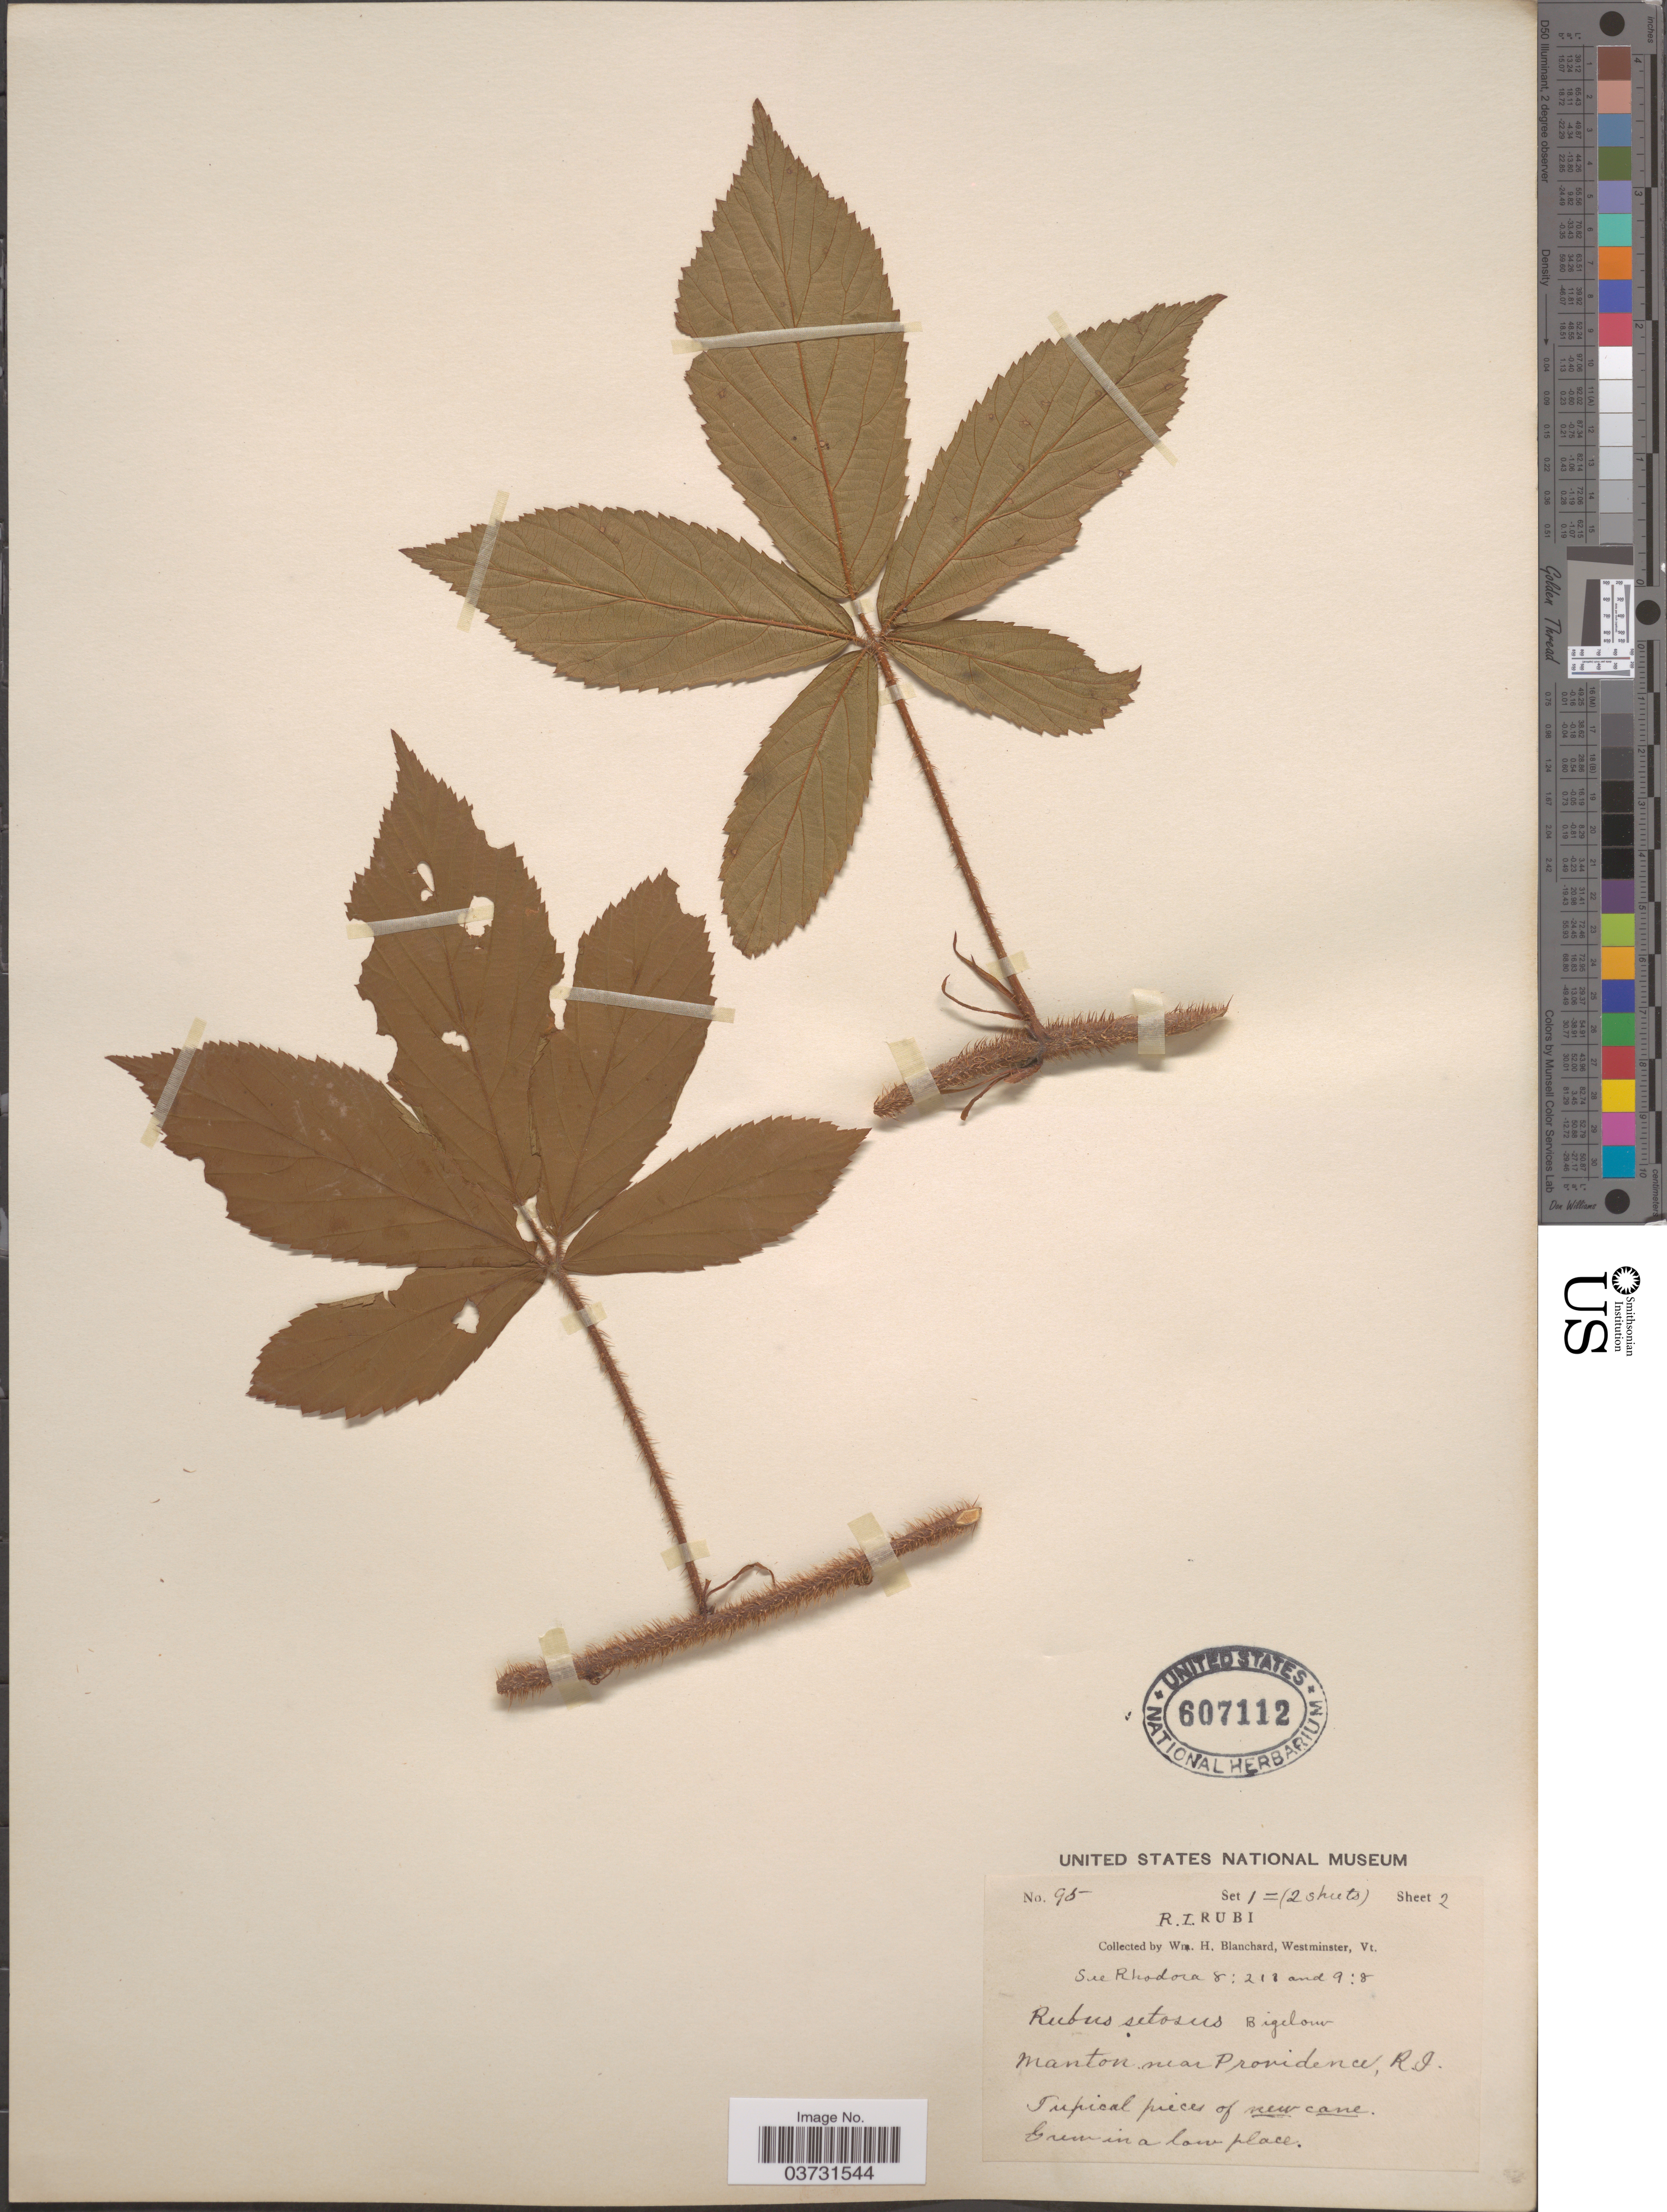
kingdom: Plantae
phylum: Tracheophyta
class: Magnoliopsida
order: Rosales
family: Rosaceae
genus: Rubus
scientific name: Rubus nigricans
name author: Rydb. in Britton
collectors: W. H. Blanchard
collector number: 95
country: United States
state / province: Rhode Island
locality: Manton R. I. near Providence.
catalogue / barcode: US 607112